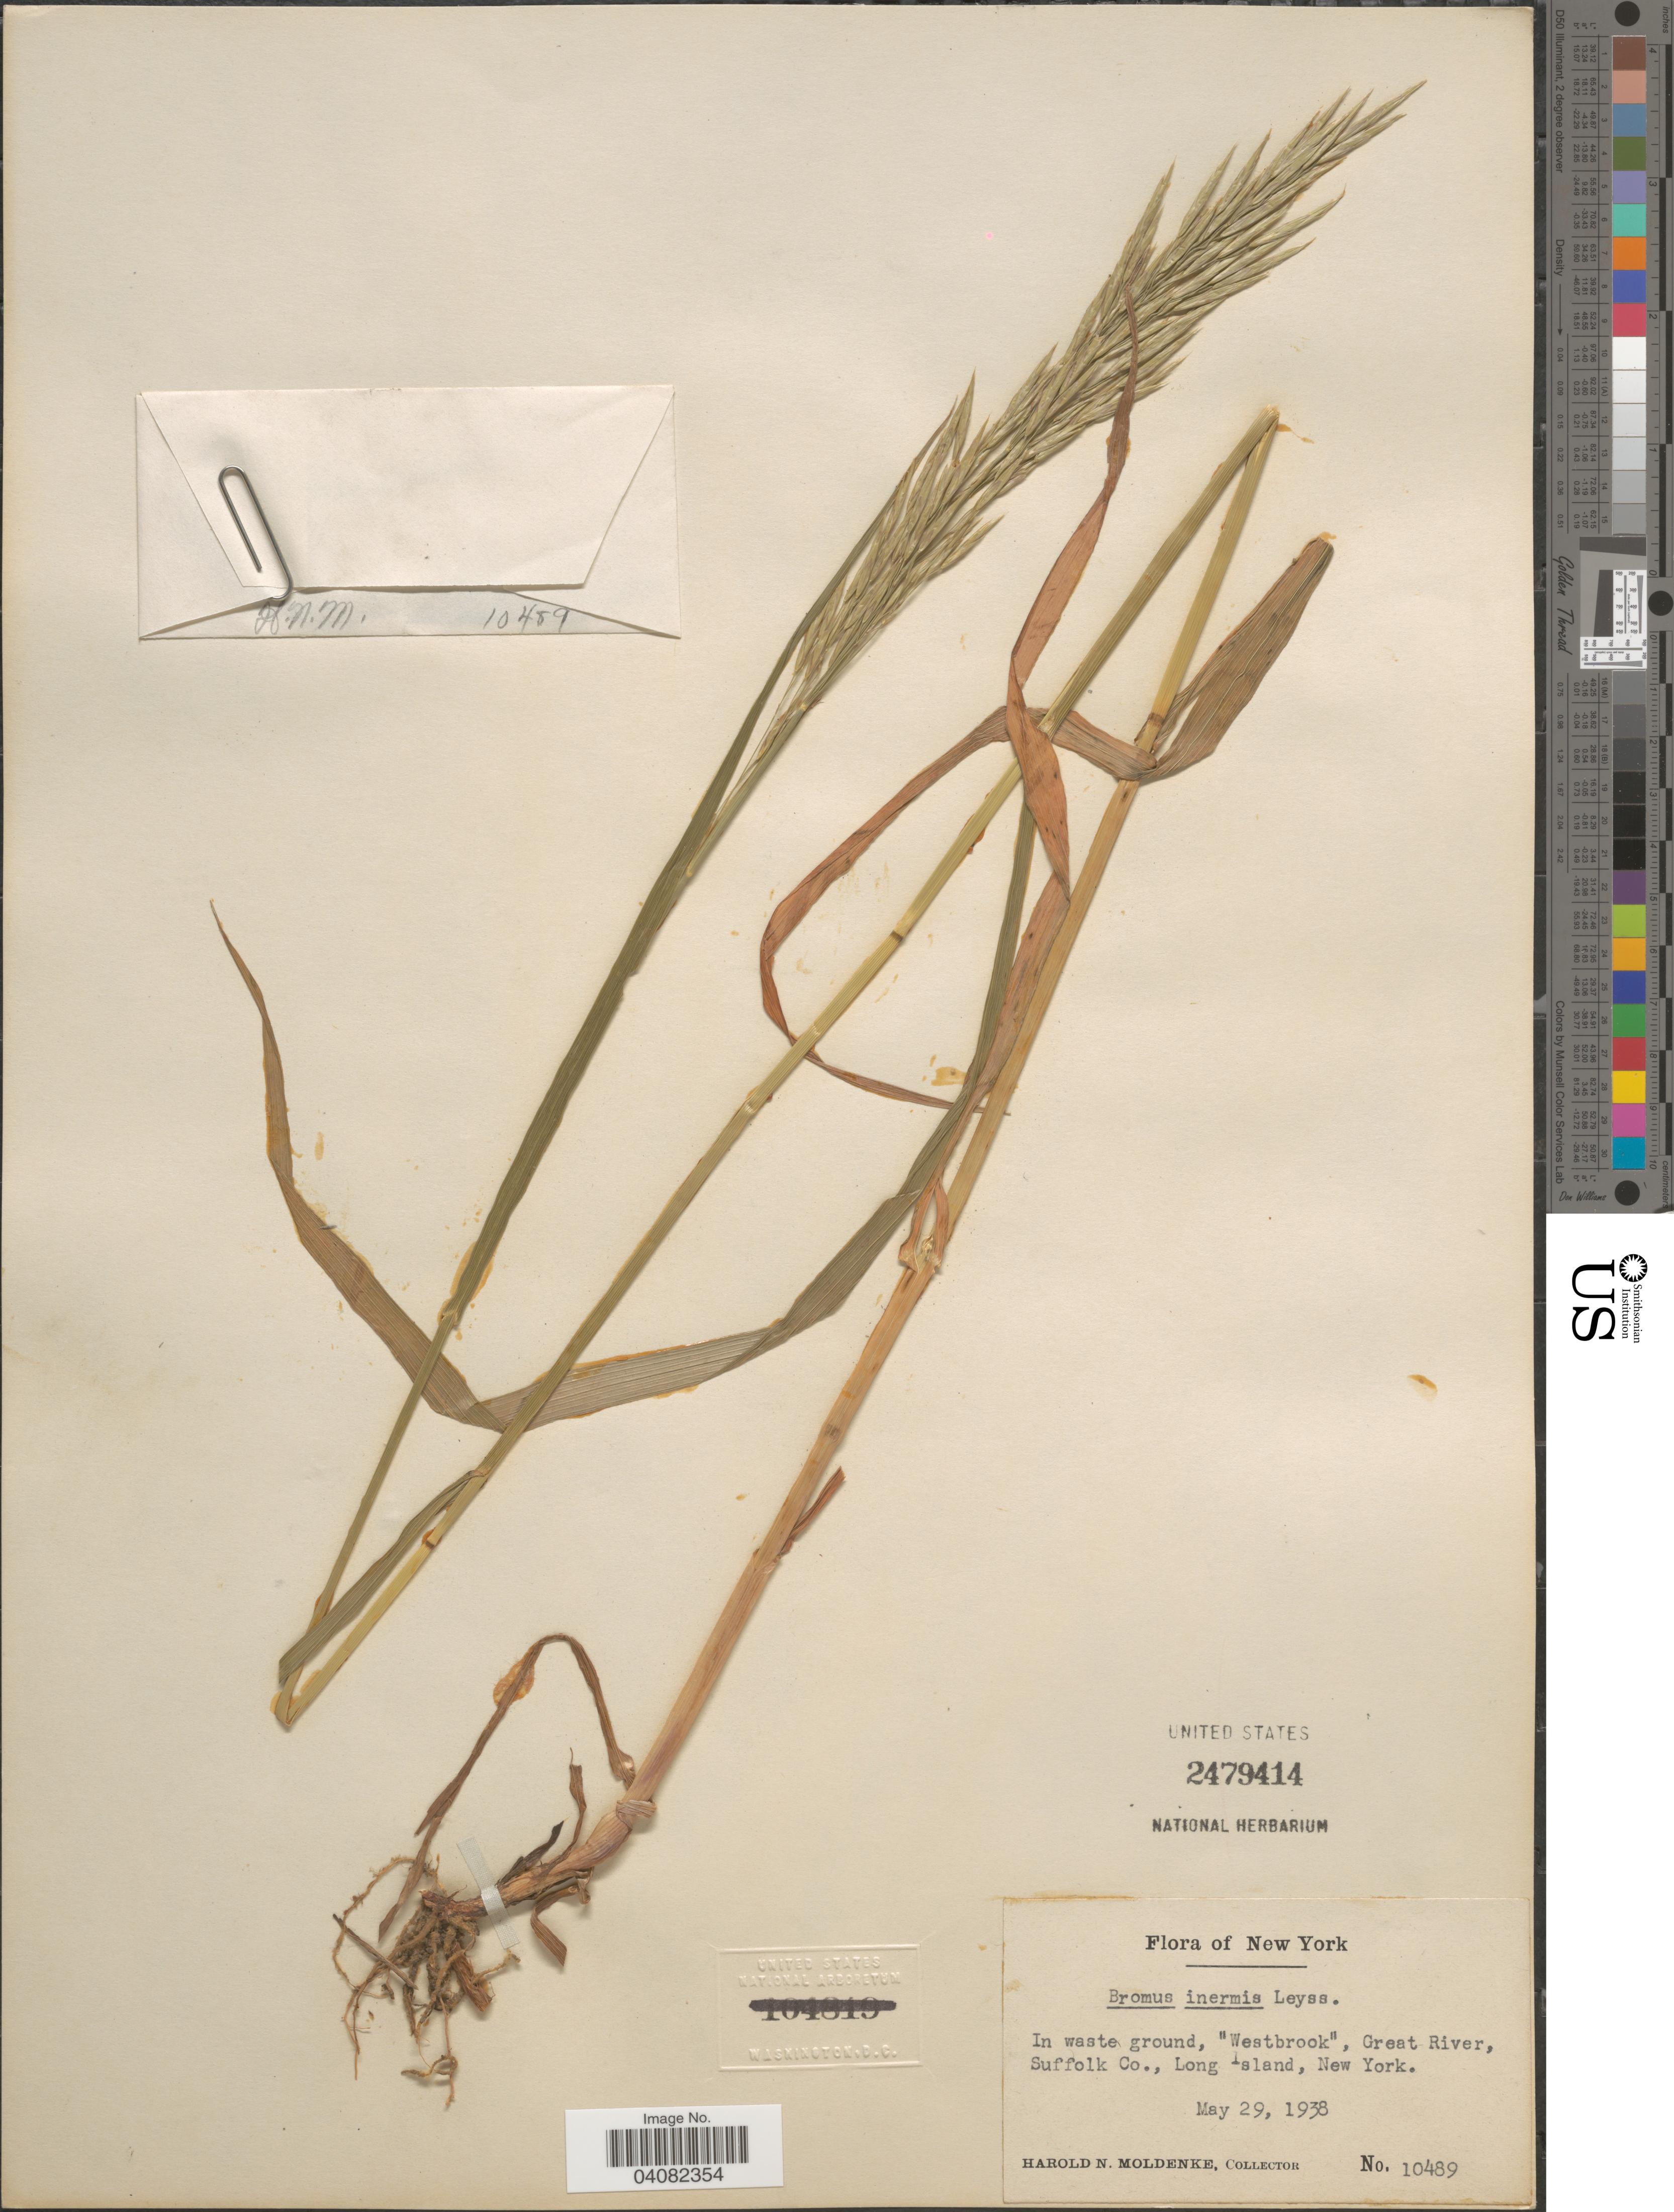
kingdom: Plantae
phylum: Tracheophyta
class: Liliopsida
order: Poales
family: Poaceae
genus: Bromus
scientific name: Bromus inermis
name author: Leyss.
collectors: H. N. Moldenke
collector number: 10489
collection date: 1938-05-29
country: United States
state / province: New York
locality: In waste ground, "Westbrook", Great River, Suffolk Co., Long Island.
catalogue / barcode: US 2479414